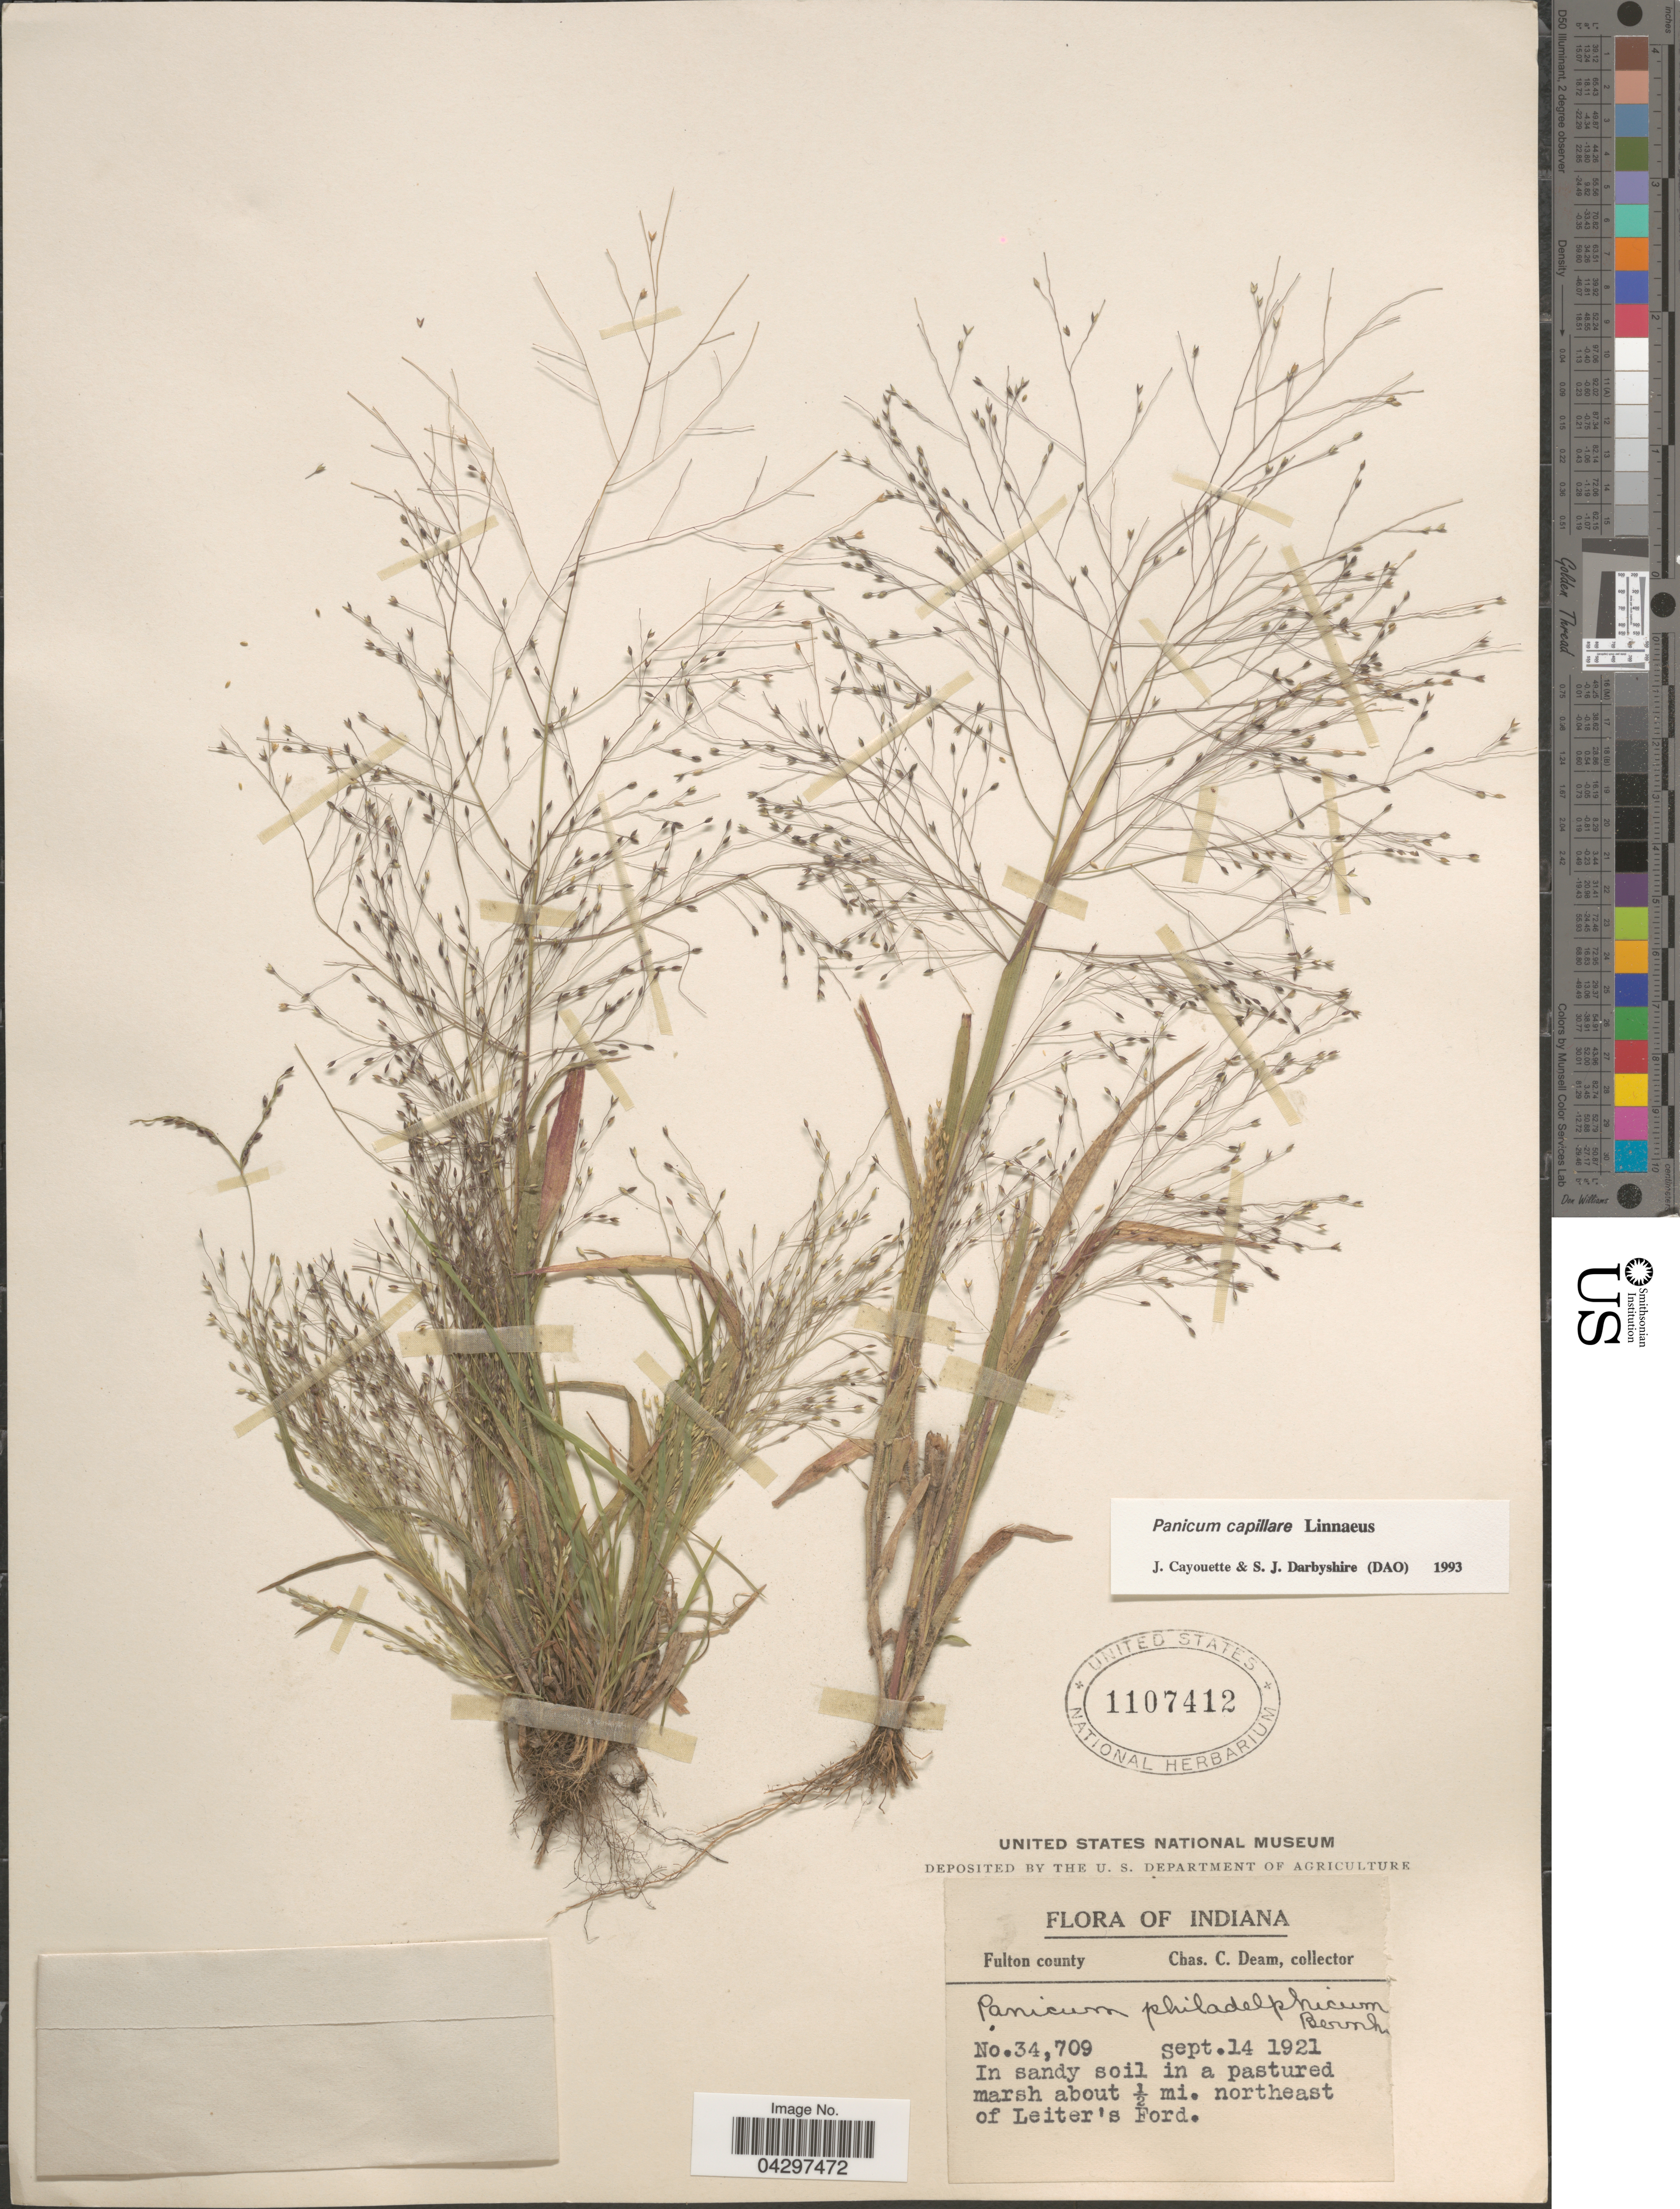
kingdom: Plantae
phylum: Tracheophyta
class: Liliopsida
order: Poales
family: Poaceae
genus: Panicum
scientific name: Panicum capillare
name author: L.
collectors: C. C. Deam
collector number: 34709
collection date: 1921-09-14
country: United States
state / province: Indiana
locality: Fulton county. In sandy soil in a pastured marsh about ½ mi. northeast of Leither's Ford.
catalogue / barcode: US 1107412